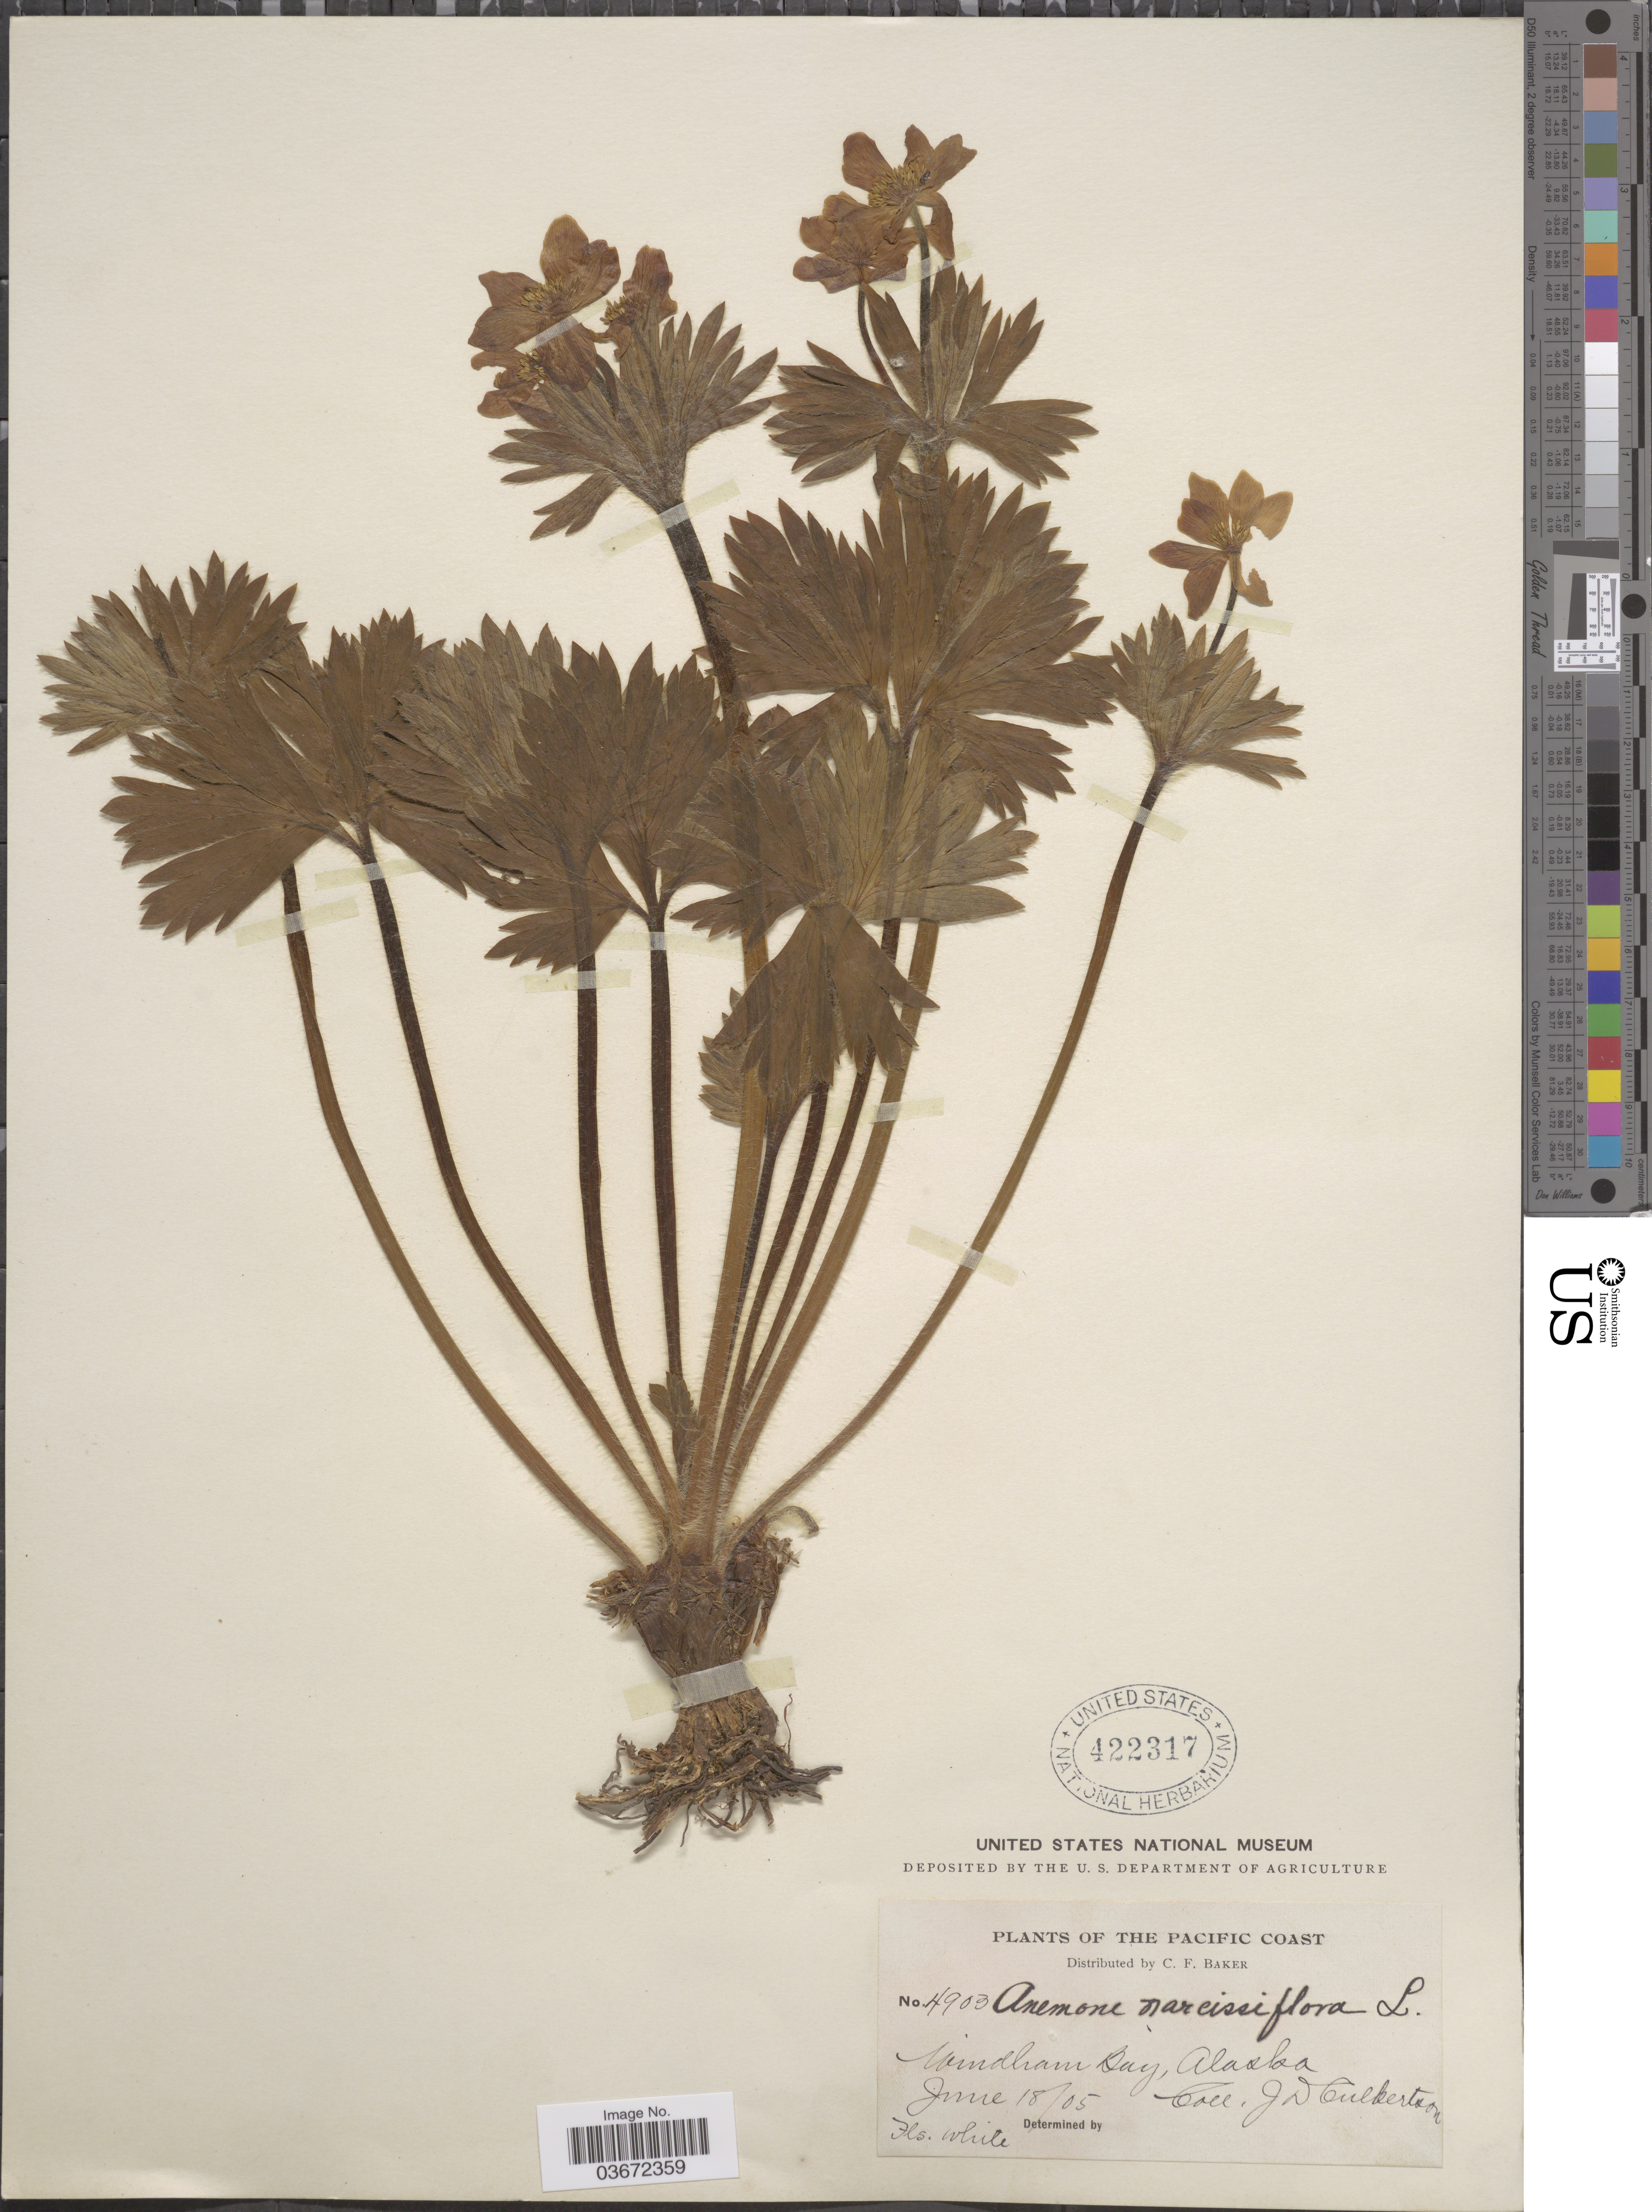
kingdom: Plantae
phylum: Tracheophyta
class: Magnoliopsida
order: Ranunculales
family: Ranunculaceae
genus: Anemone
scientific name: Anemone narcissiflora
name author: L.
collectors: J. Culbertson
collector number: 4903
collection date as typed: Transcribed d/m/y: 18/6/5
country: United States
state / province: Alaska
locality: The Pacific Coast. Windham Bay.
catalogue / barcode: US 422317